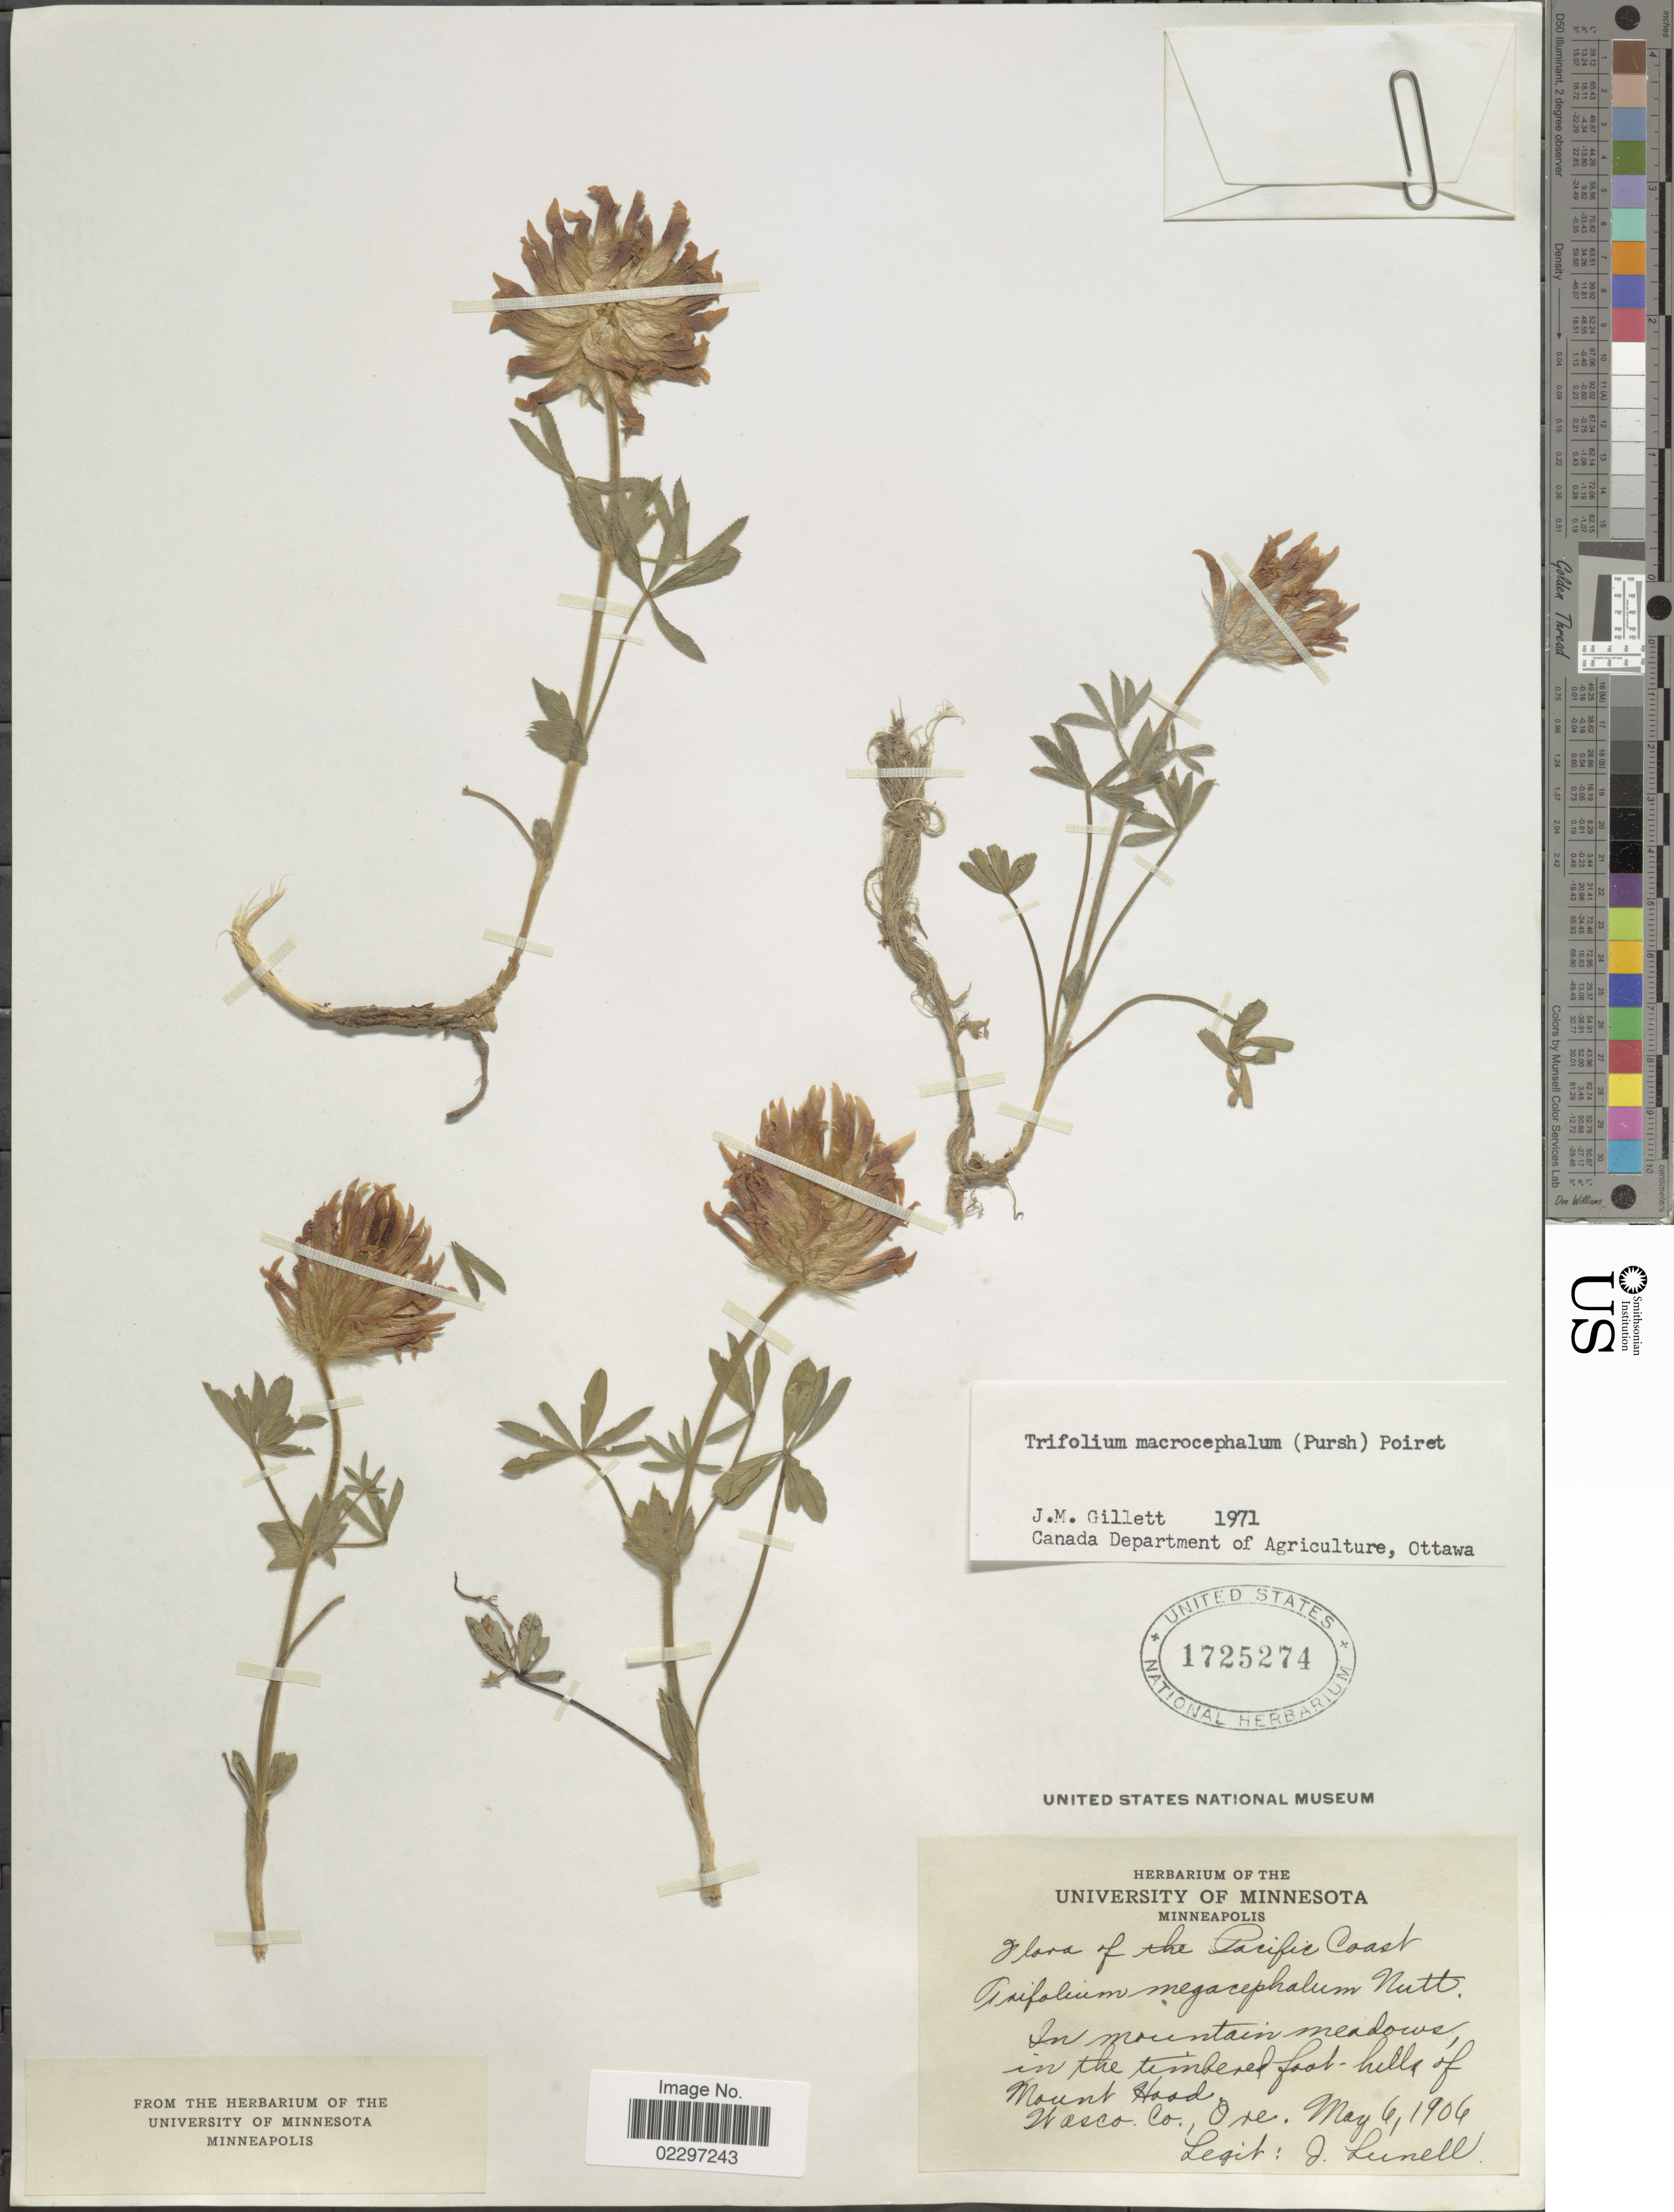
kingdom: Plantae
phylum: Tracheophyta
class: Magnoliopsida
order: Fabales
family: Fabaceae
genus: Trifolium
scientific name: Trifolium macrocephalum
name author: (Pursh) Poir.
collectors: J. Lunell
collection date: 1906-05-06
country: United States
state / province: Oregon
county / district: Wasco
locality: Pacific Coast, in mountain meadows, in the timbered foot-hills of Mount Hood. Wasco Co., Ore.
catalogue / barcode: US 1725274